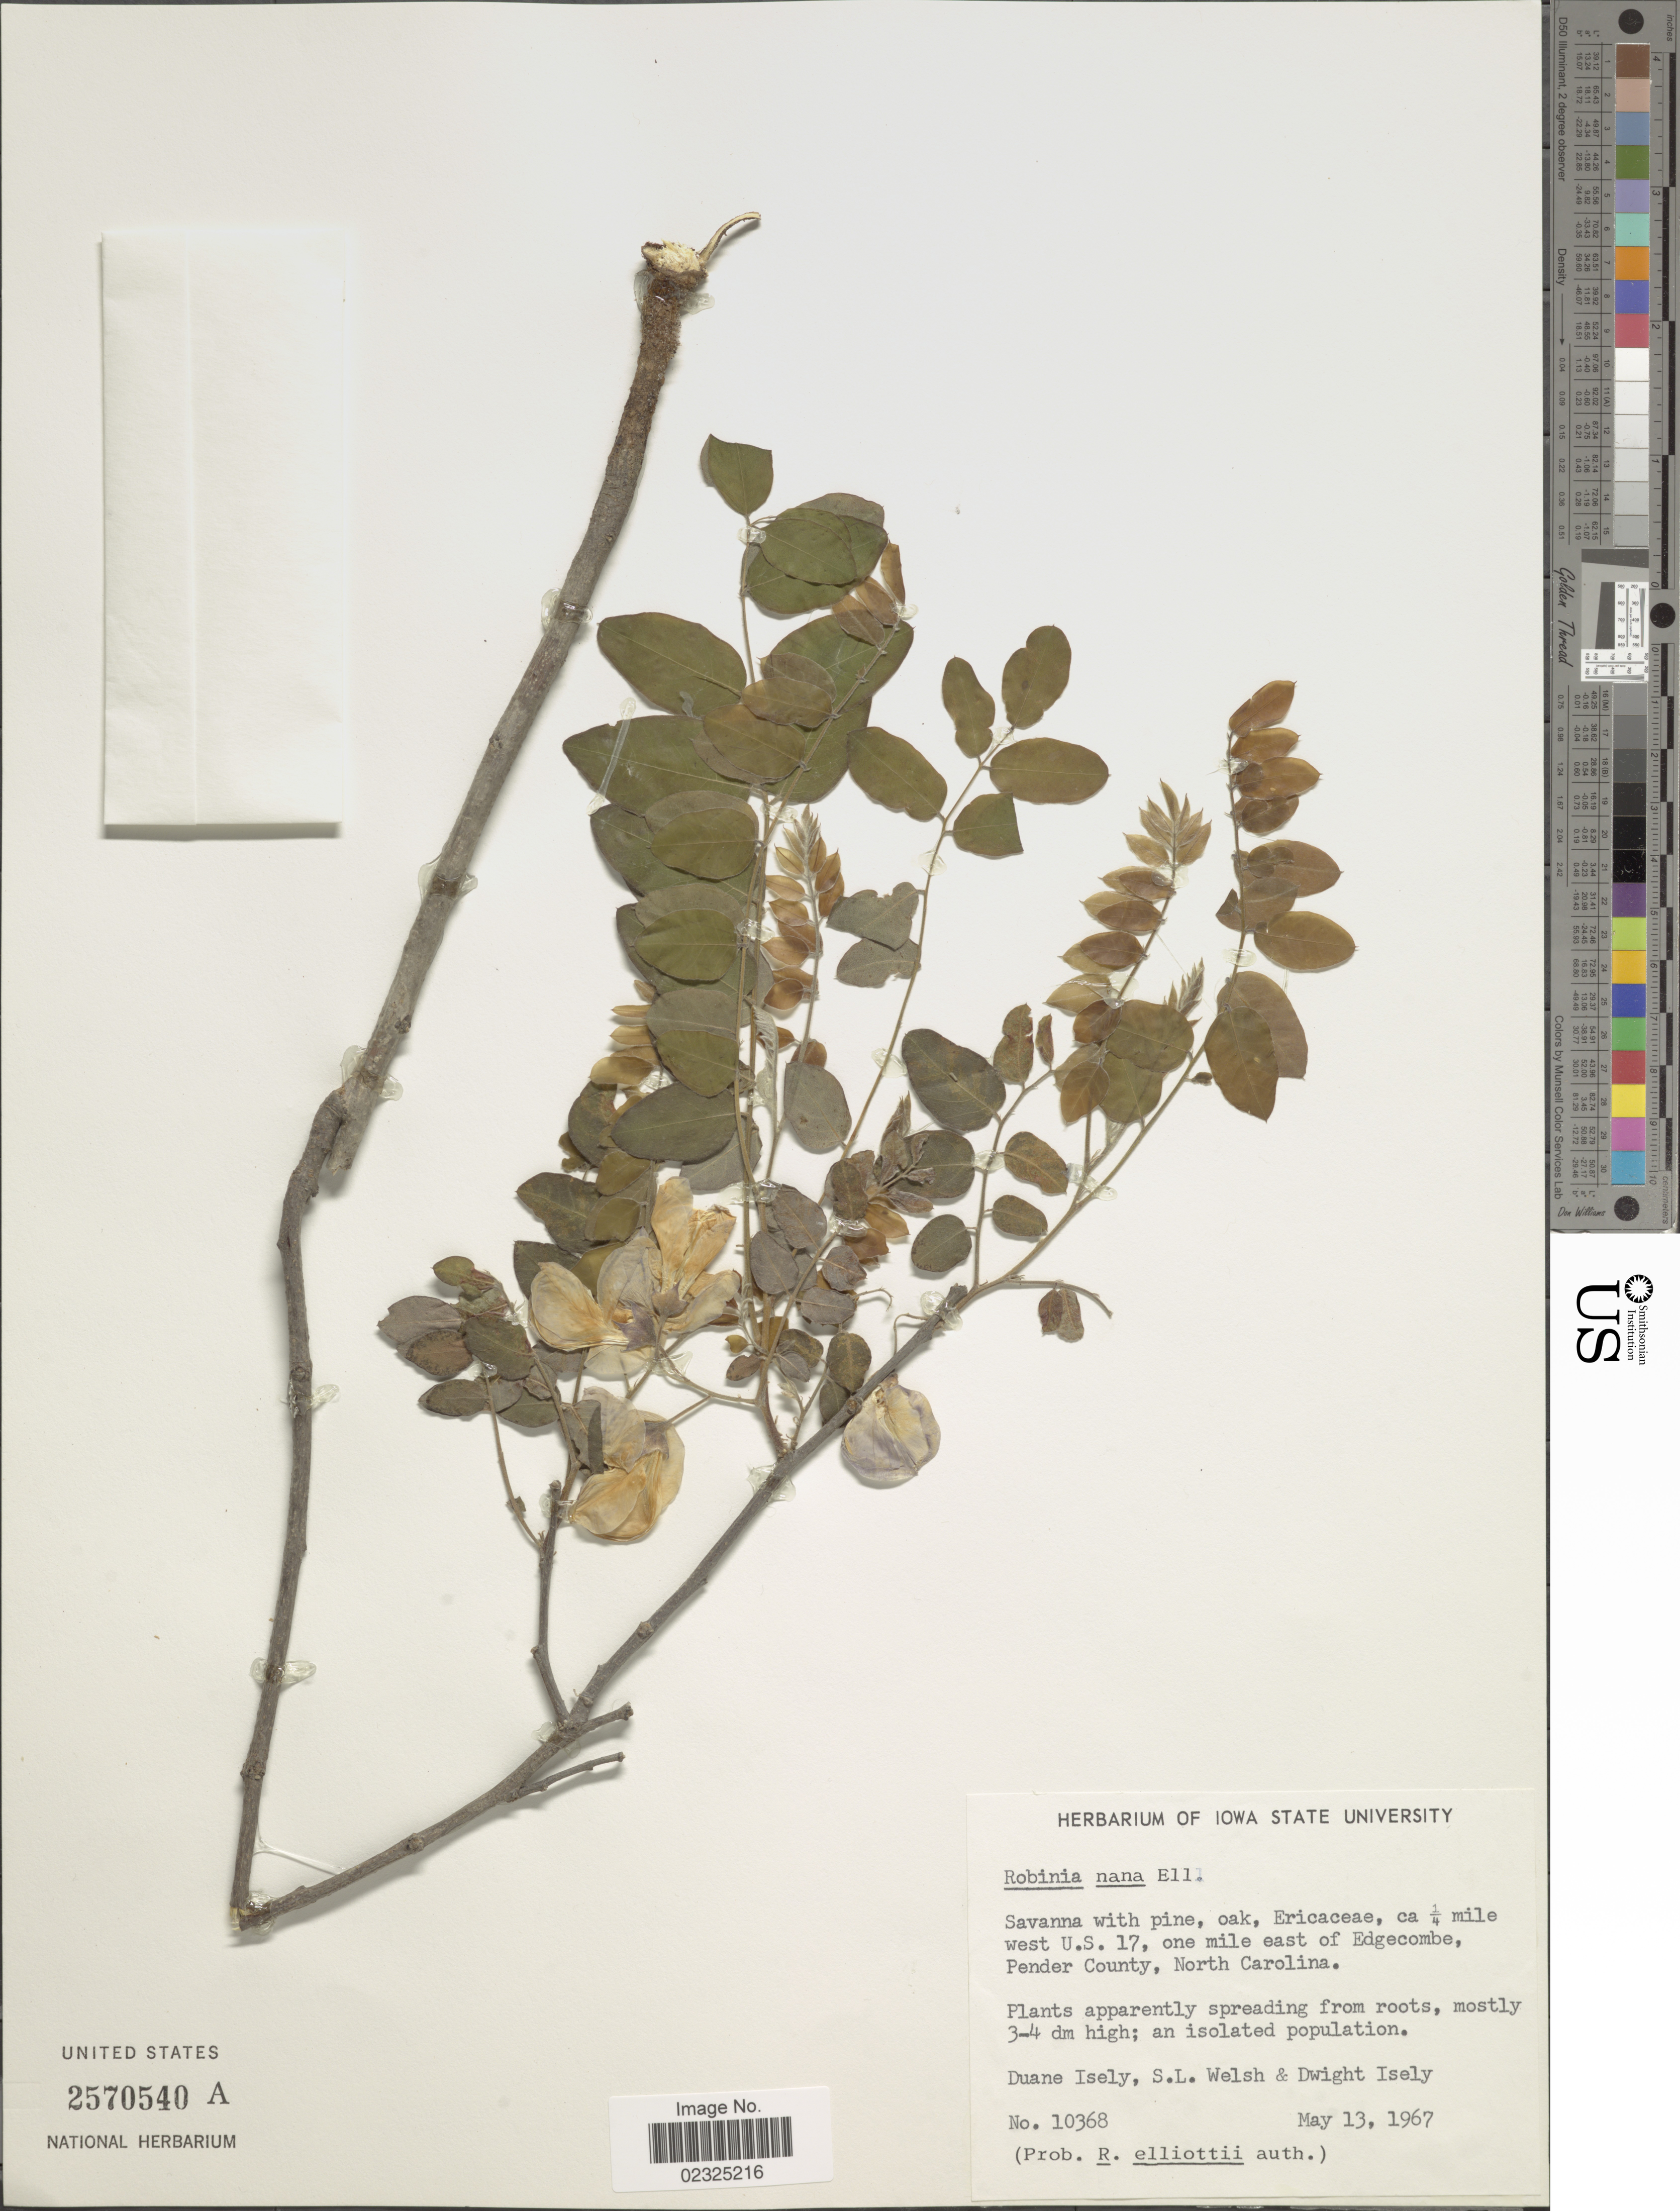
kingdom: Plantae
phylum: Tracheophyta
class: Magnoliopsida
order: Fabales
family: Fabaceae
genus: Robinia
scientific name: Robinia nana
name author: Elliott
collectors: D. Isely, S. Welsh & D. Isely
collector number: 10368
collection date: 1967-05-13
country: United States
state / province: North Carolina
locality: Savanna with pine, oak, ca. 1/4 mile west U.S. 17, one mile east of Edgecombe, Pender County.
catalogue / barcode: US 2570540A